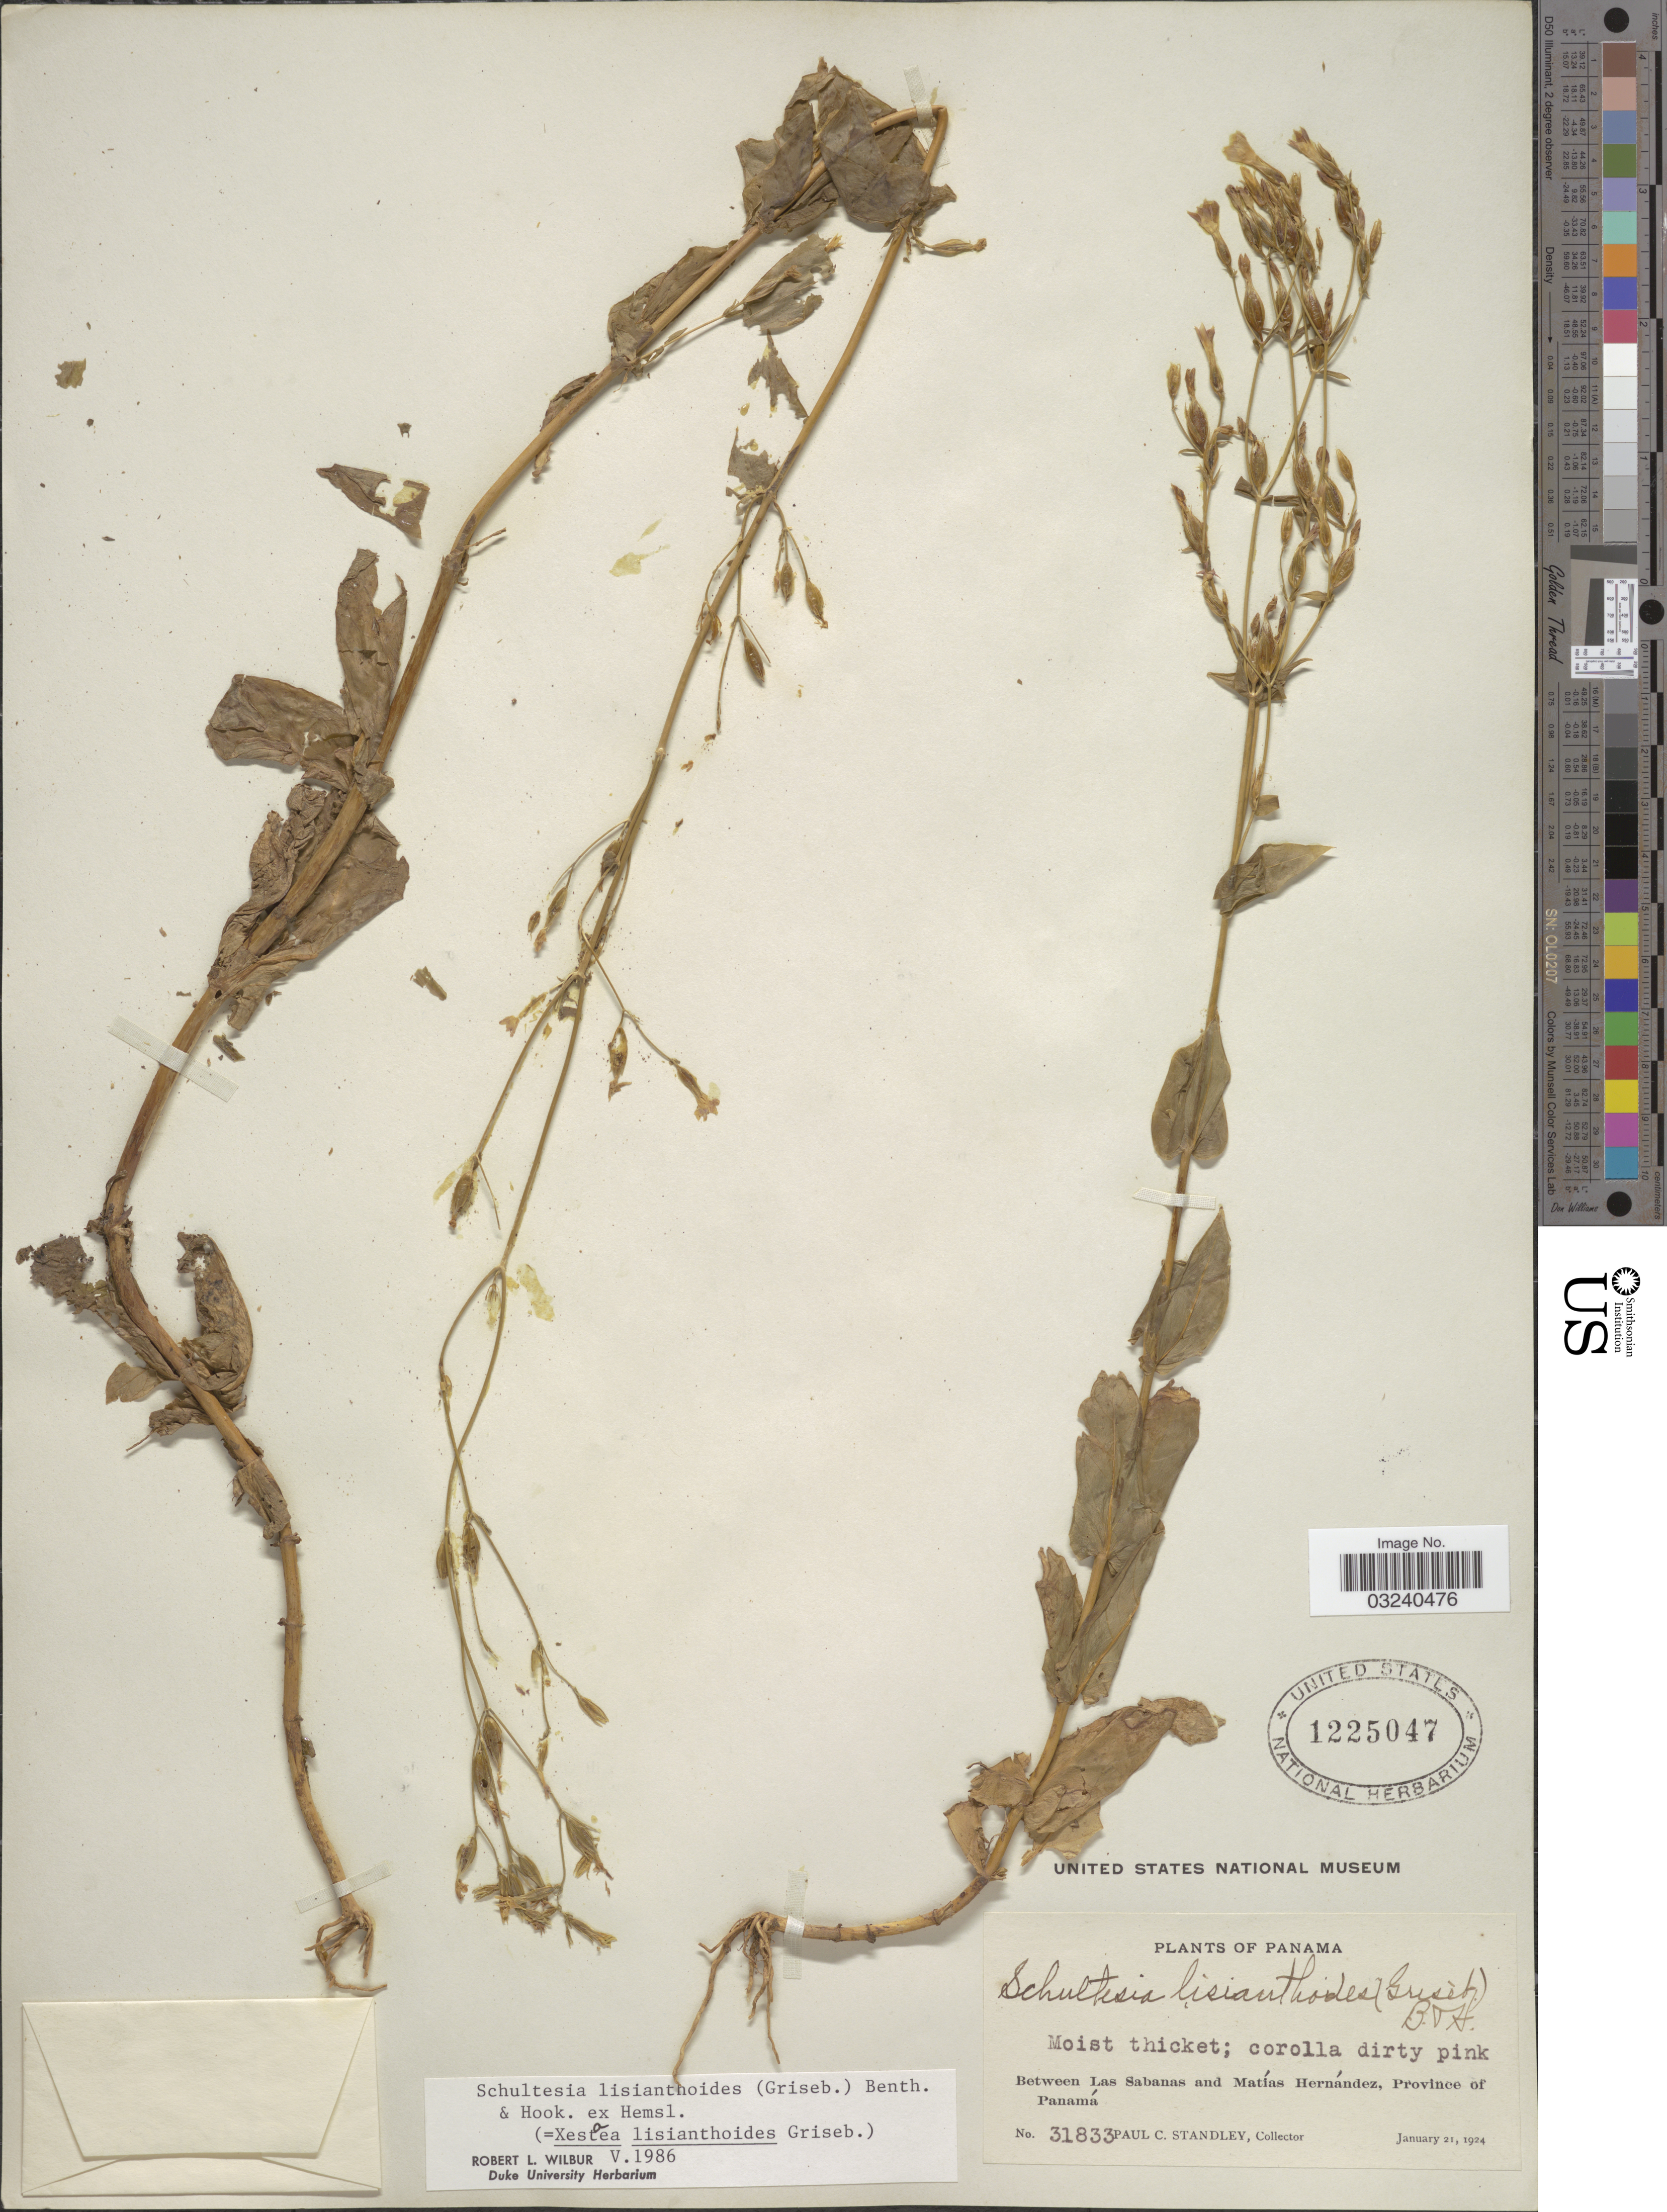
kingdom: Plantae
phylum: Tracheophyta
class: Magnoliopsida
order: Gentianales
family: Gentianaceae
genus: Schultesia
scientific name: Schultesia lisianthoides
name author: (Griseb.) Benth. & Hook. f. ex Hemsl.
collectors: P. C. Standley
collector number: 31833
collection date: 1924-01-21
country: Panama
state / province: Panamá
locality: Between Las Sabanas and Matías Hernández.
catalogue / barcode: US 1225047